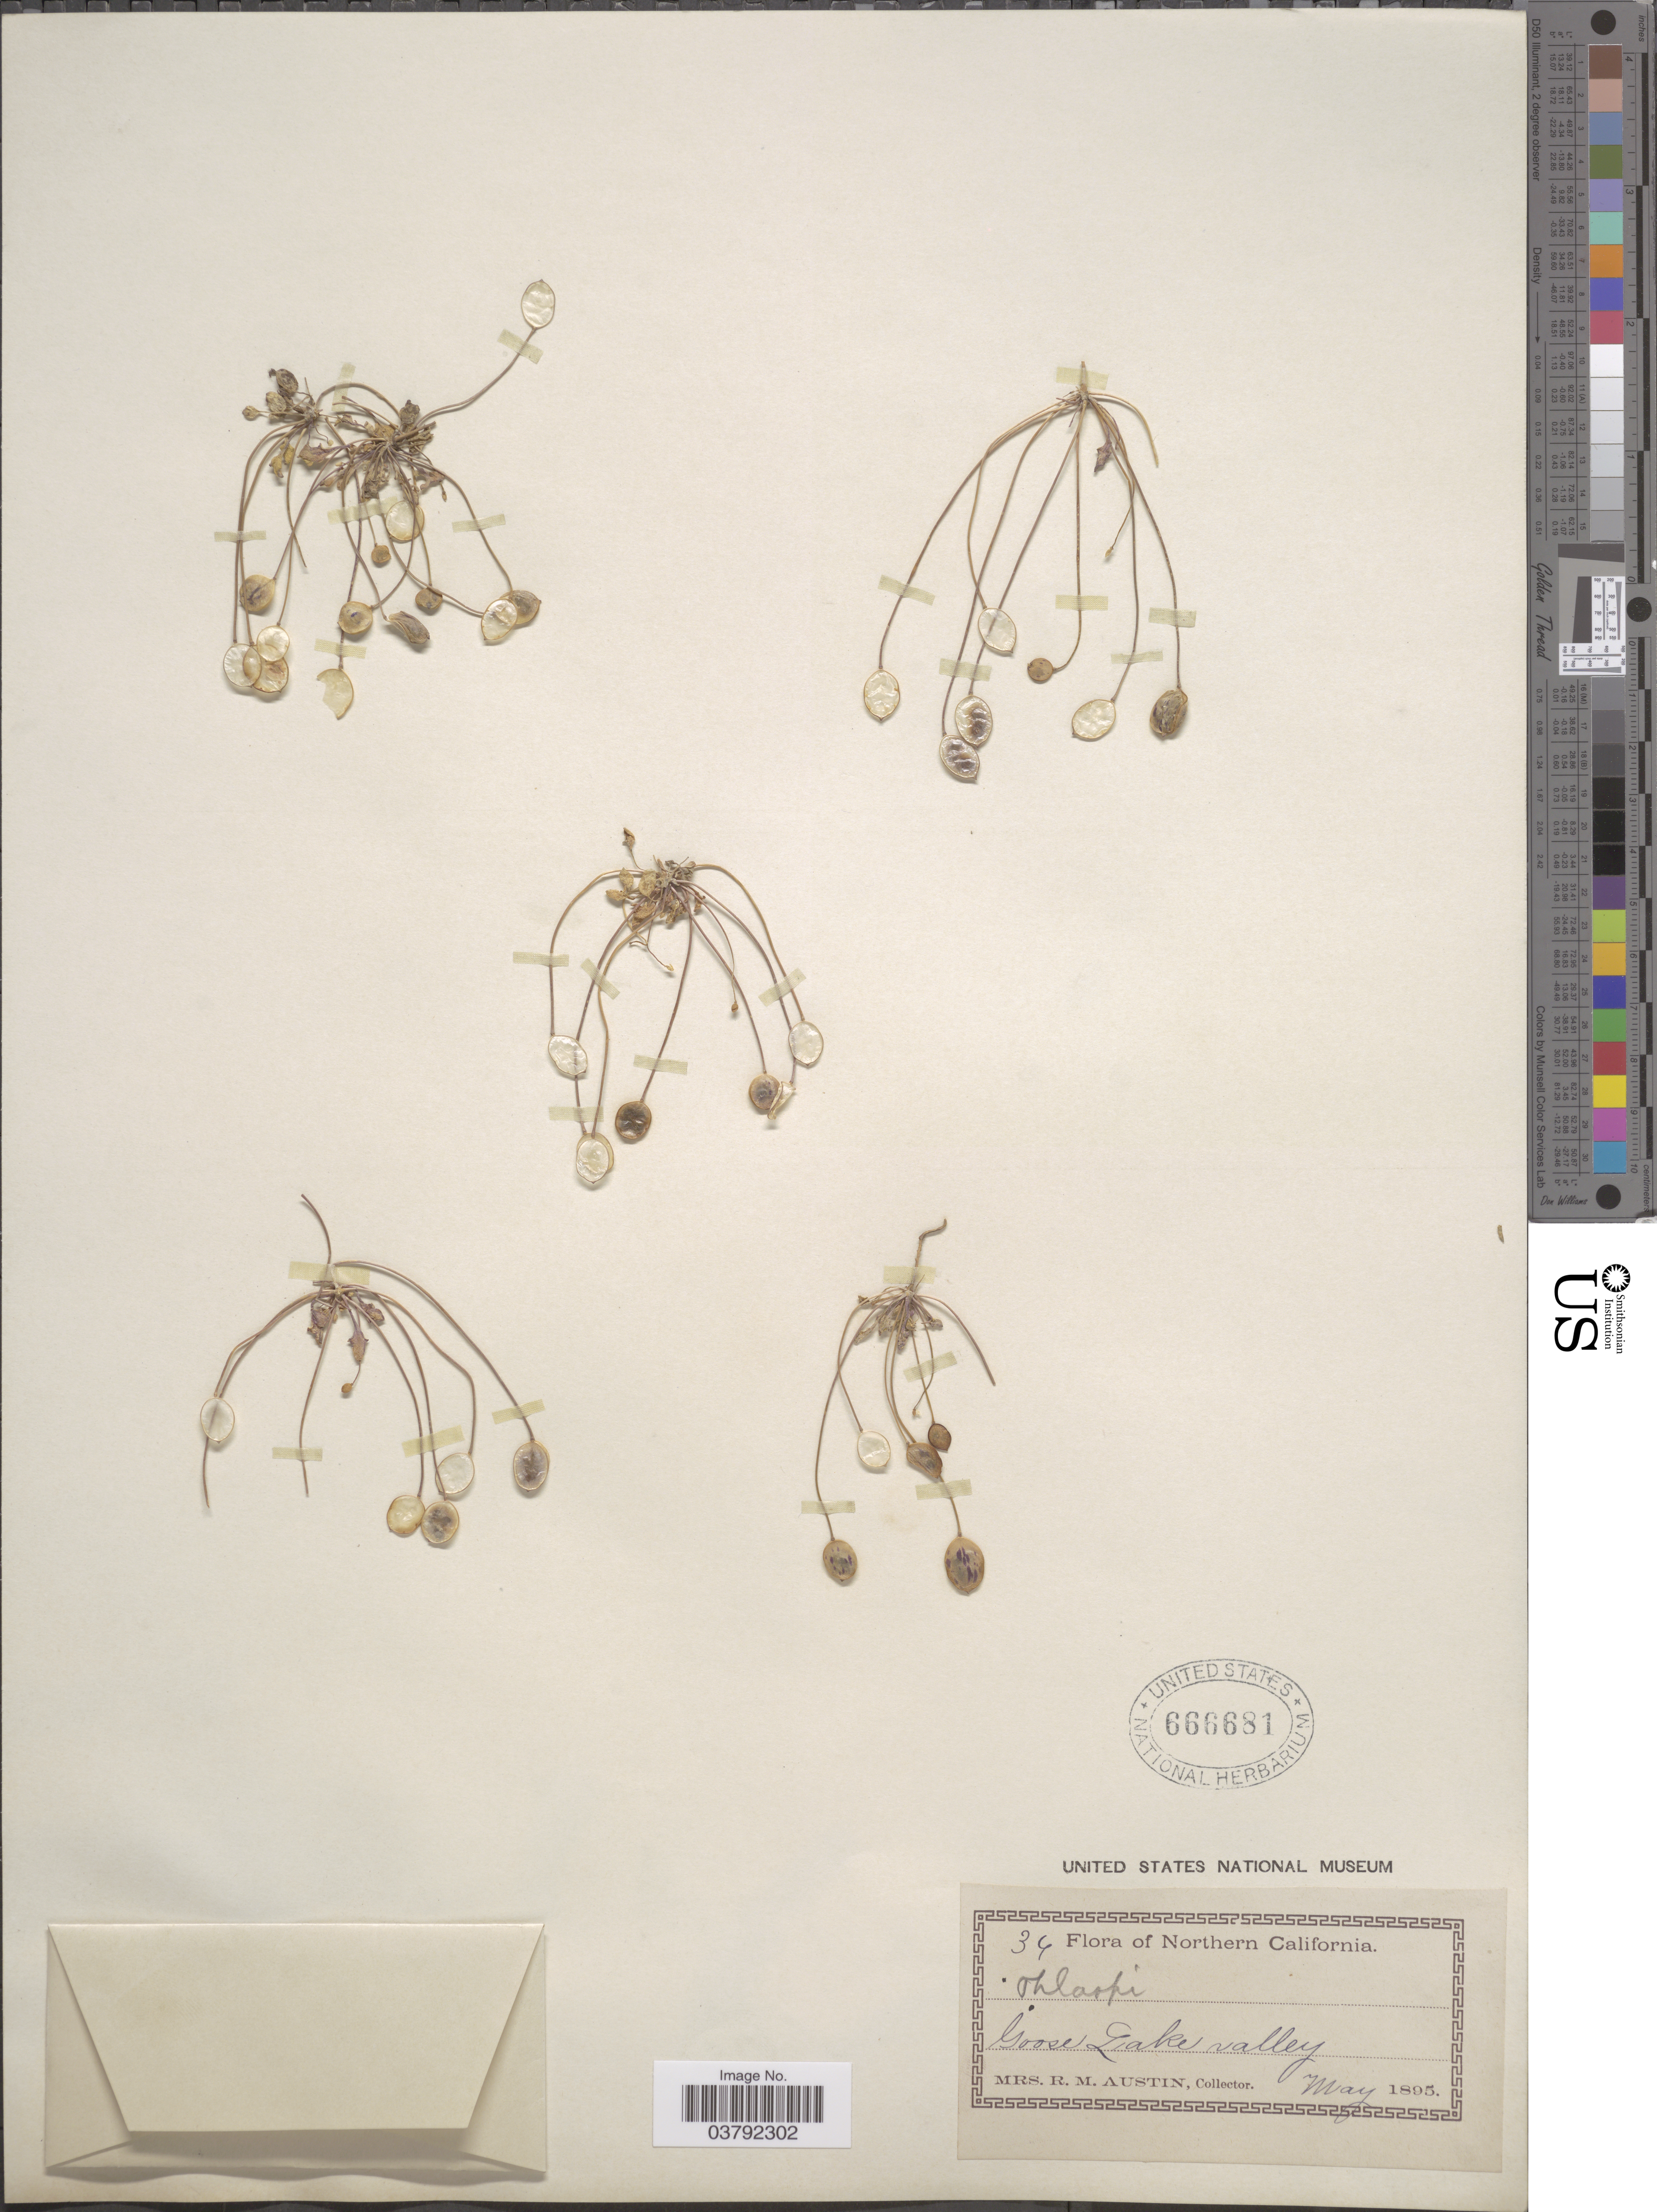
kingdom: Plantae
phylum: Tracheophyta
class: Magnoliopsida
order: Brassicales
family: Brassicaceae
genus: Idahoa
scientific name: Idahoa scapigera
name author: A. Nelson & J.F. Macbr.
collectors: R. Austin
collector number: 34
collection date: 1895-05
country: United States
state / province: California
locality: Northern California. Goose Lake Valley.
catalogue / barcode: US 666681